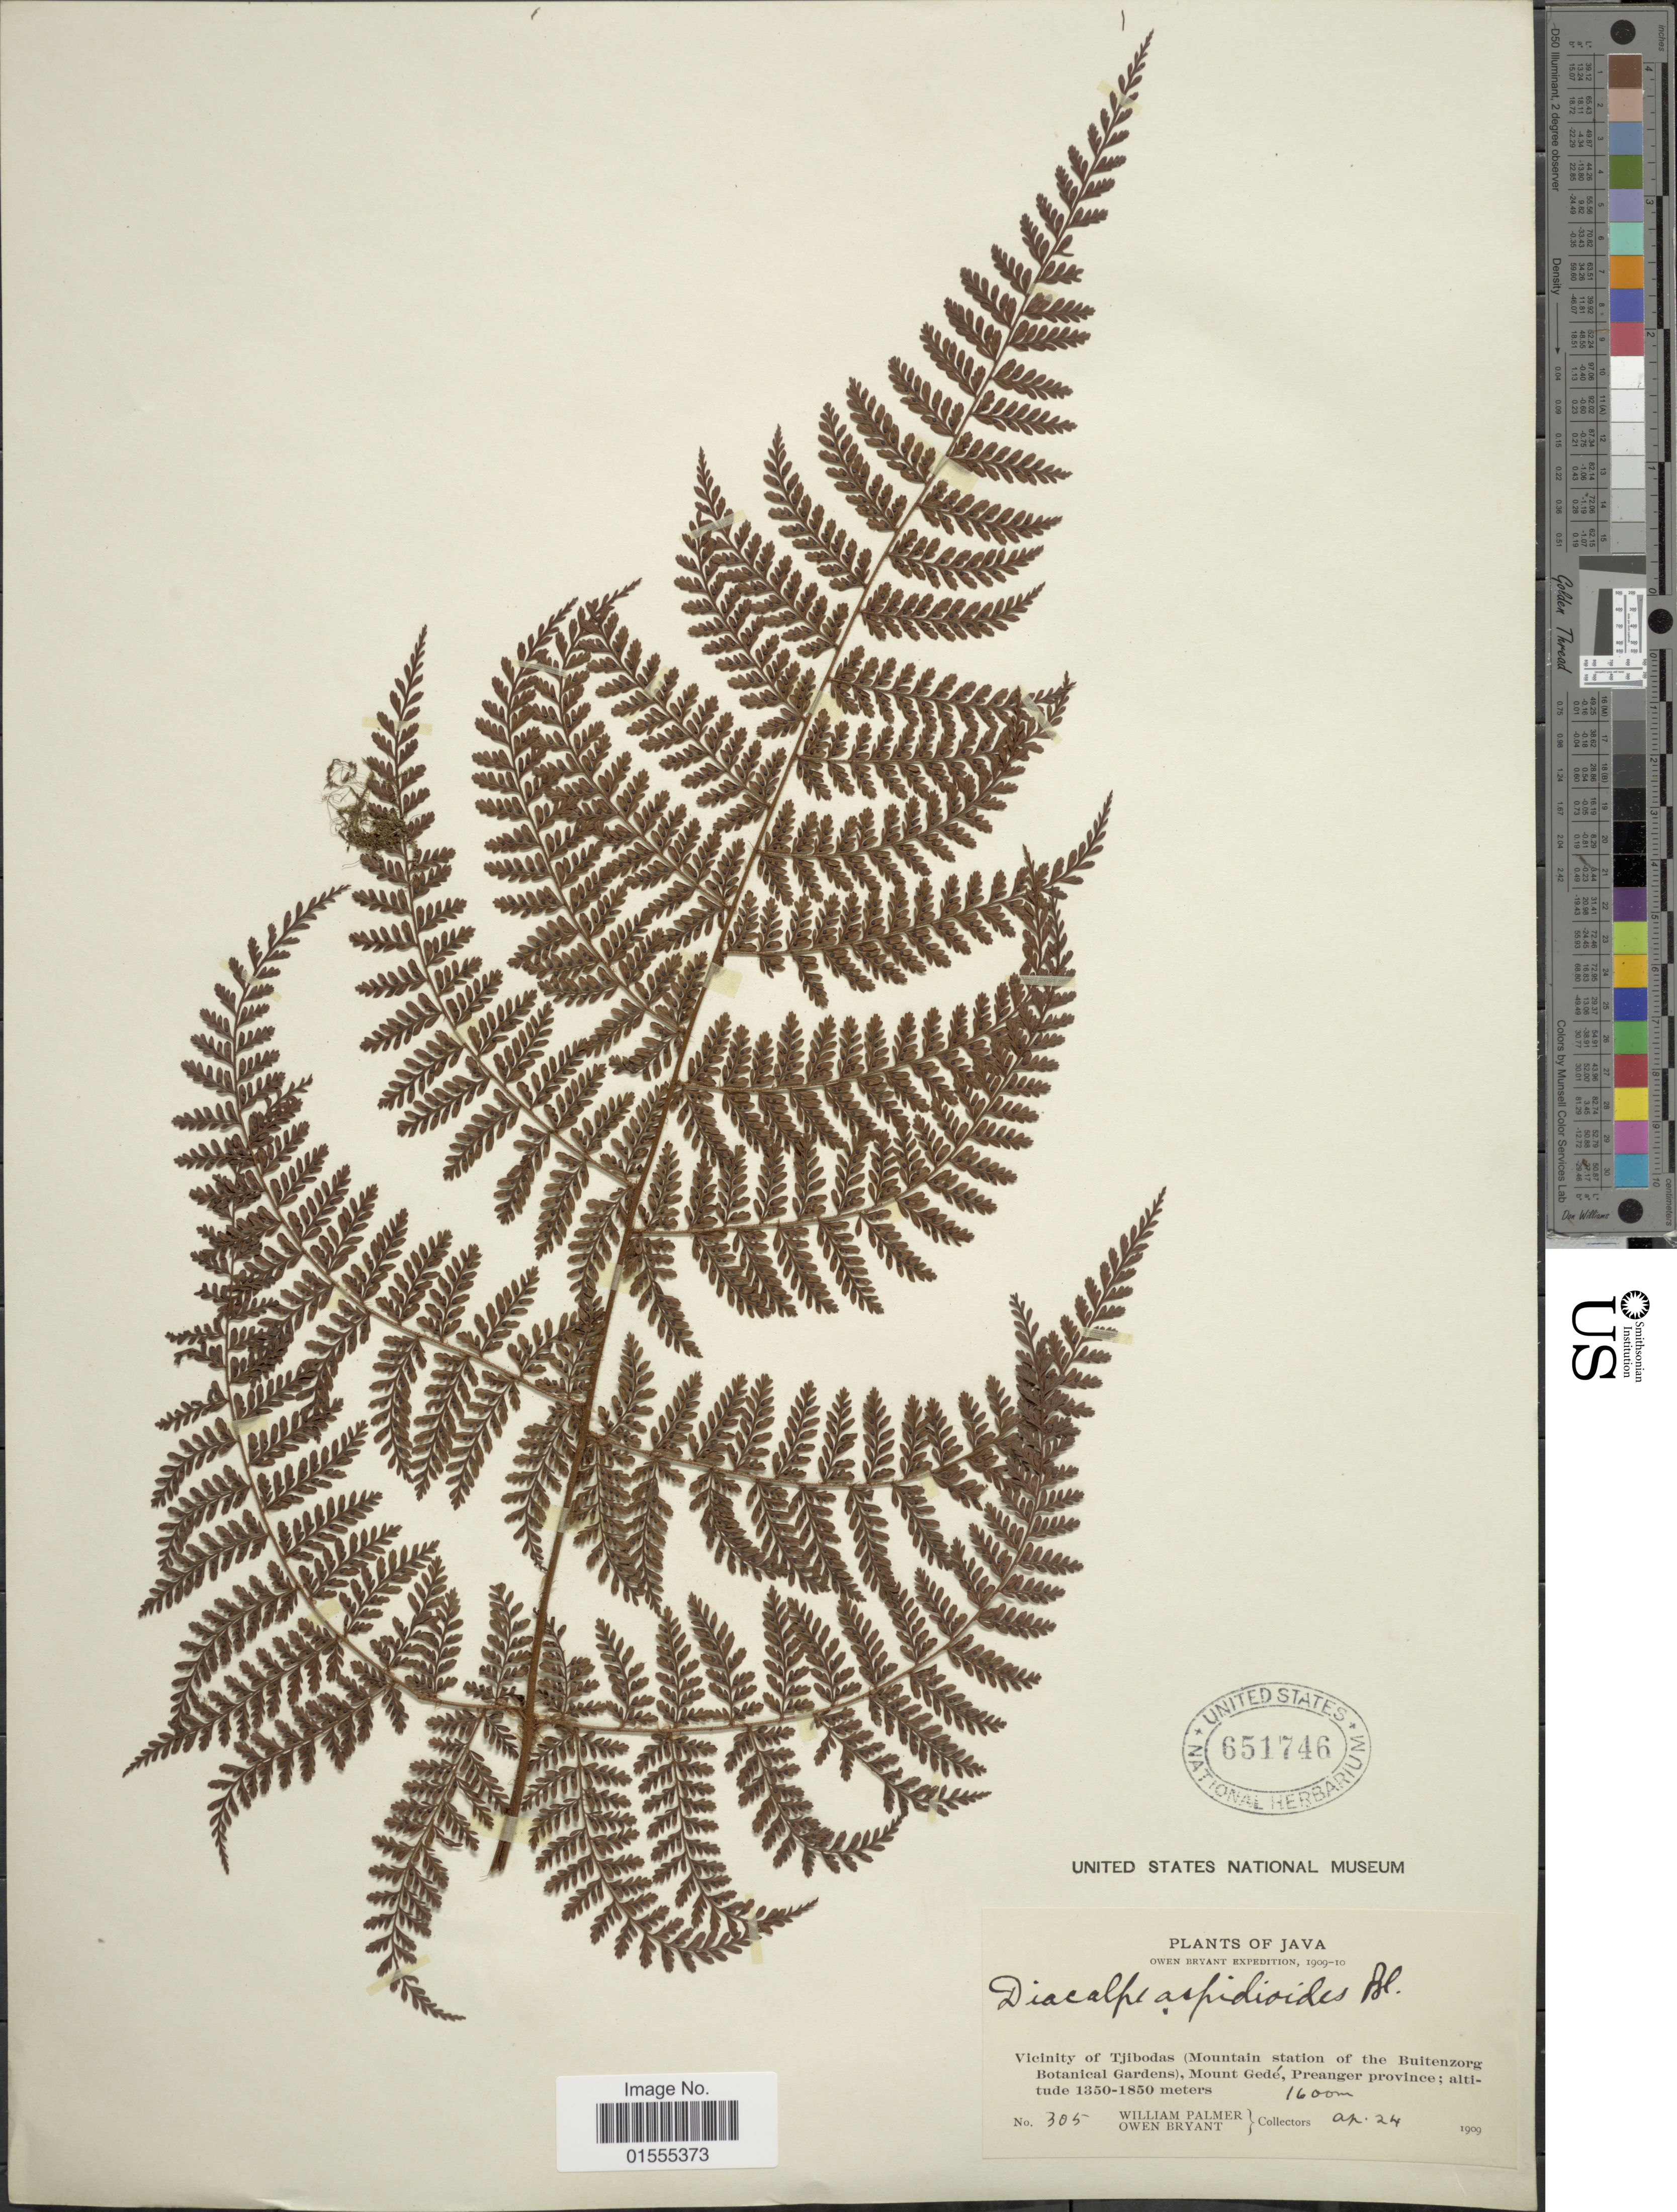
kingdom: Plantae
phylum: Tracheophyta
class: Polypodiopsida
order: Polypodiales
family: Dryopteridaceae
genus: Dryopteris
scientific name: Dryopteris pseudocaenopteris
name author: (Kunze) Li Bing Zhang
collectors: W. Palmer & O. Bryant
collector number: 305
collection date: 1909-04-24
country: Indonesia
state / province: Java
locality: Vicinity of Tjibodas (Mountain station of the Buitenzorg Botanical Gardens), Mount Gedé, Preanger province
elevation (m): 1600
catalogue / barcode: US 651746